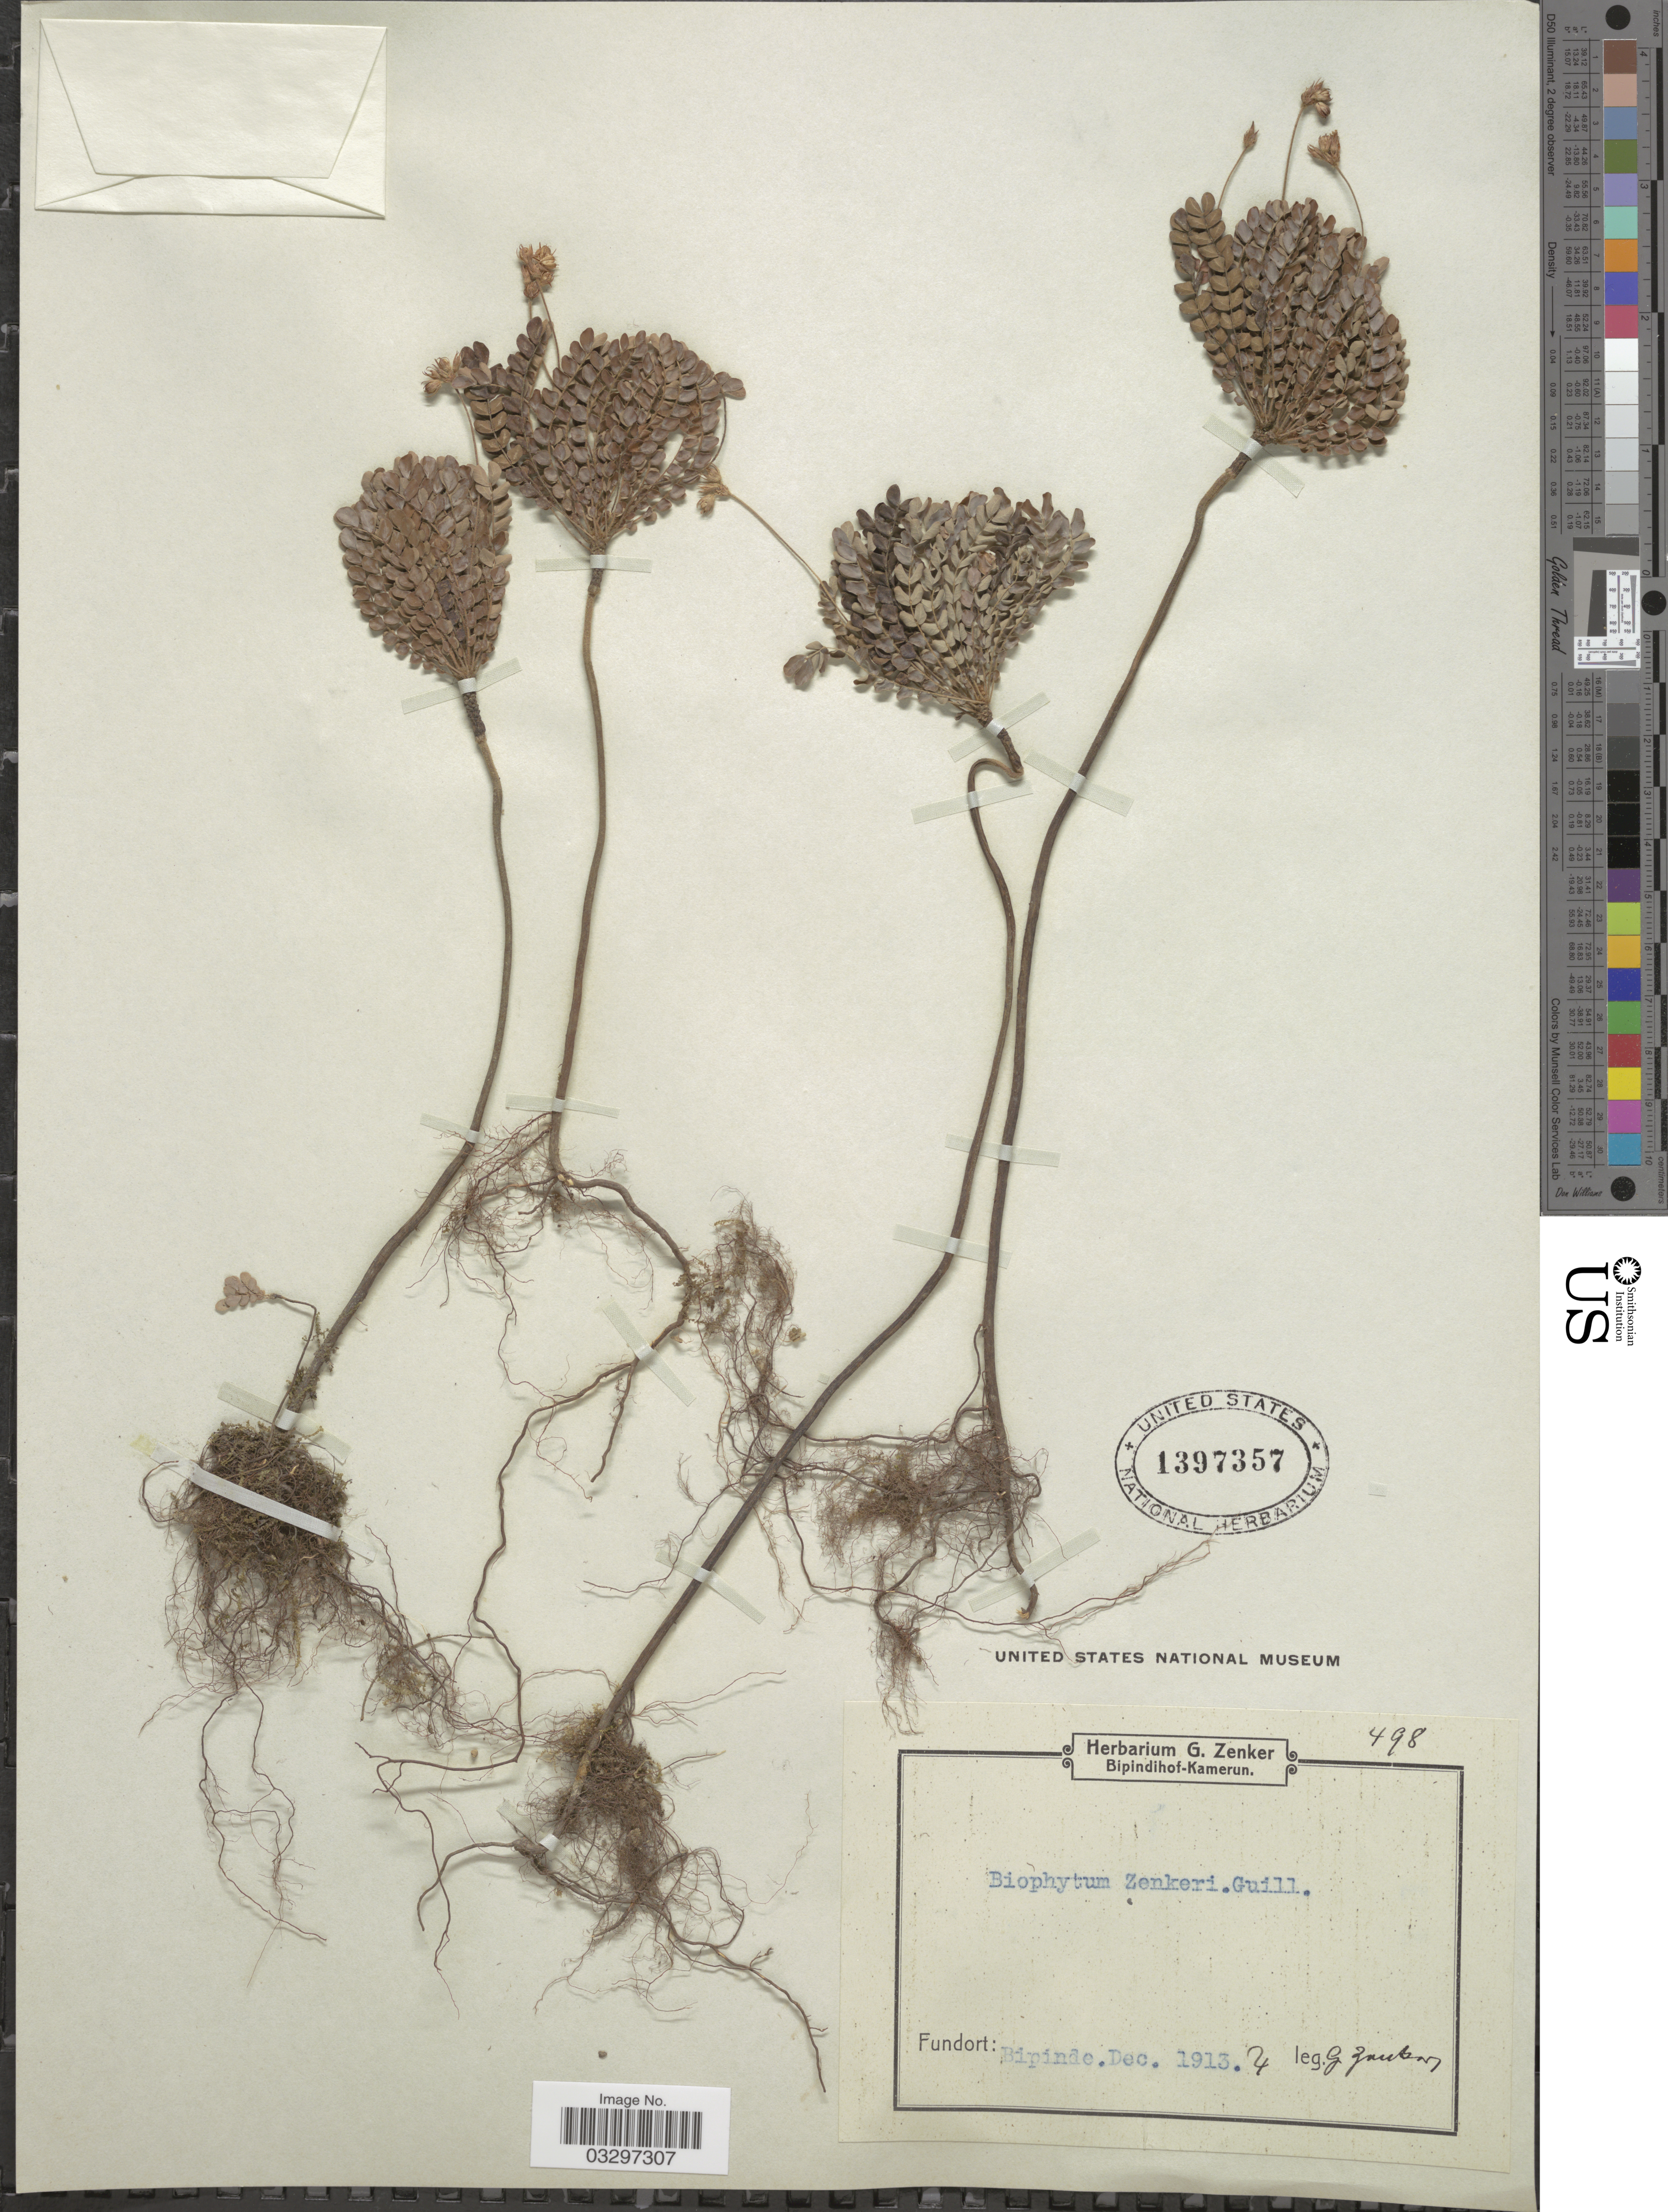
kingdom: Plantae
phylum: Tracheophyta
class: Magnoliopsida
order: Oxalidales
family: Oxalidaceae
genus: Biophytum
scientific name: Biophytum zenkeri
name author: Guillaumin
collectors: G. A. Zenker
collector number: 498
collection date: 1913-12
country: Cameroon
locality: Bipinde.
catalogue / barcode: US 1397357